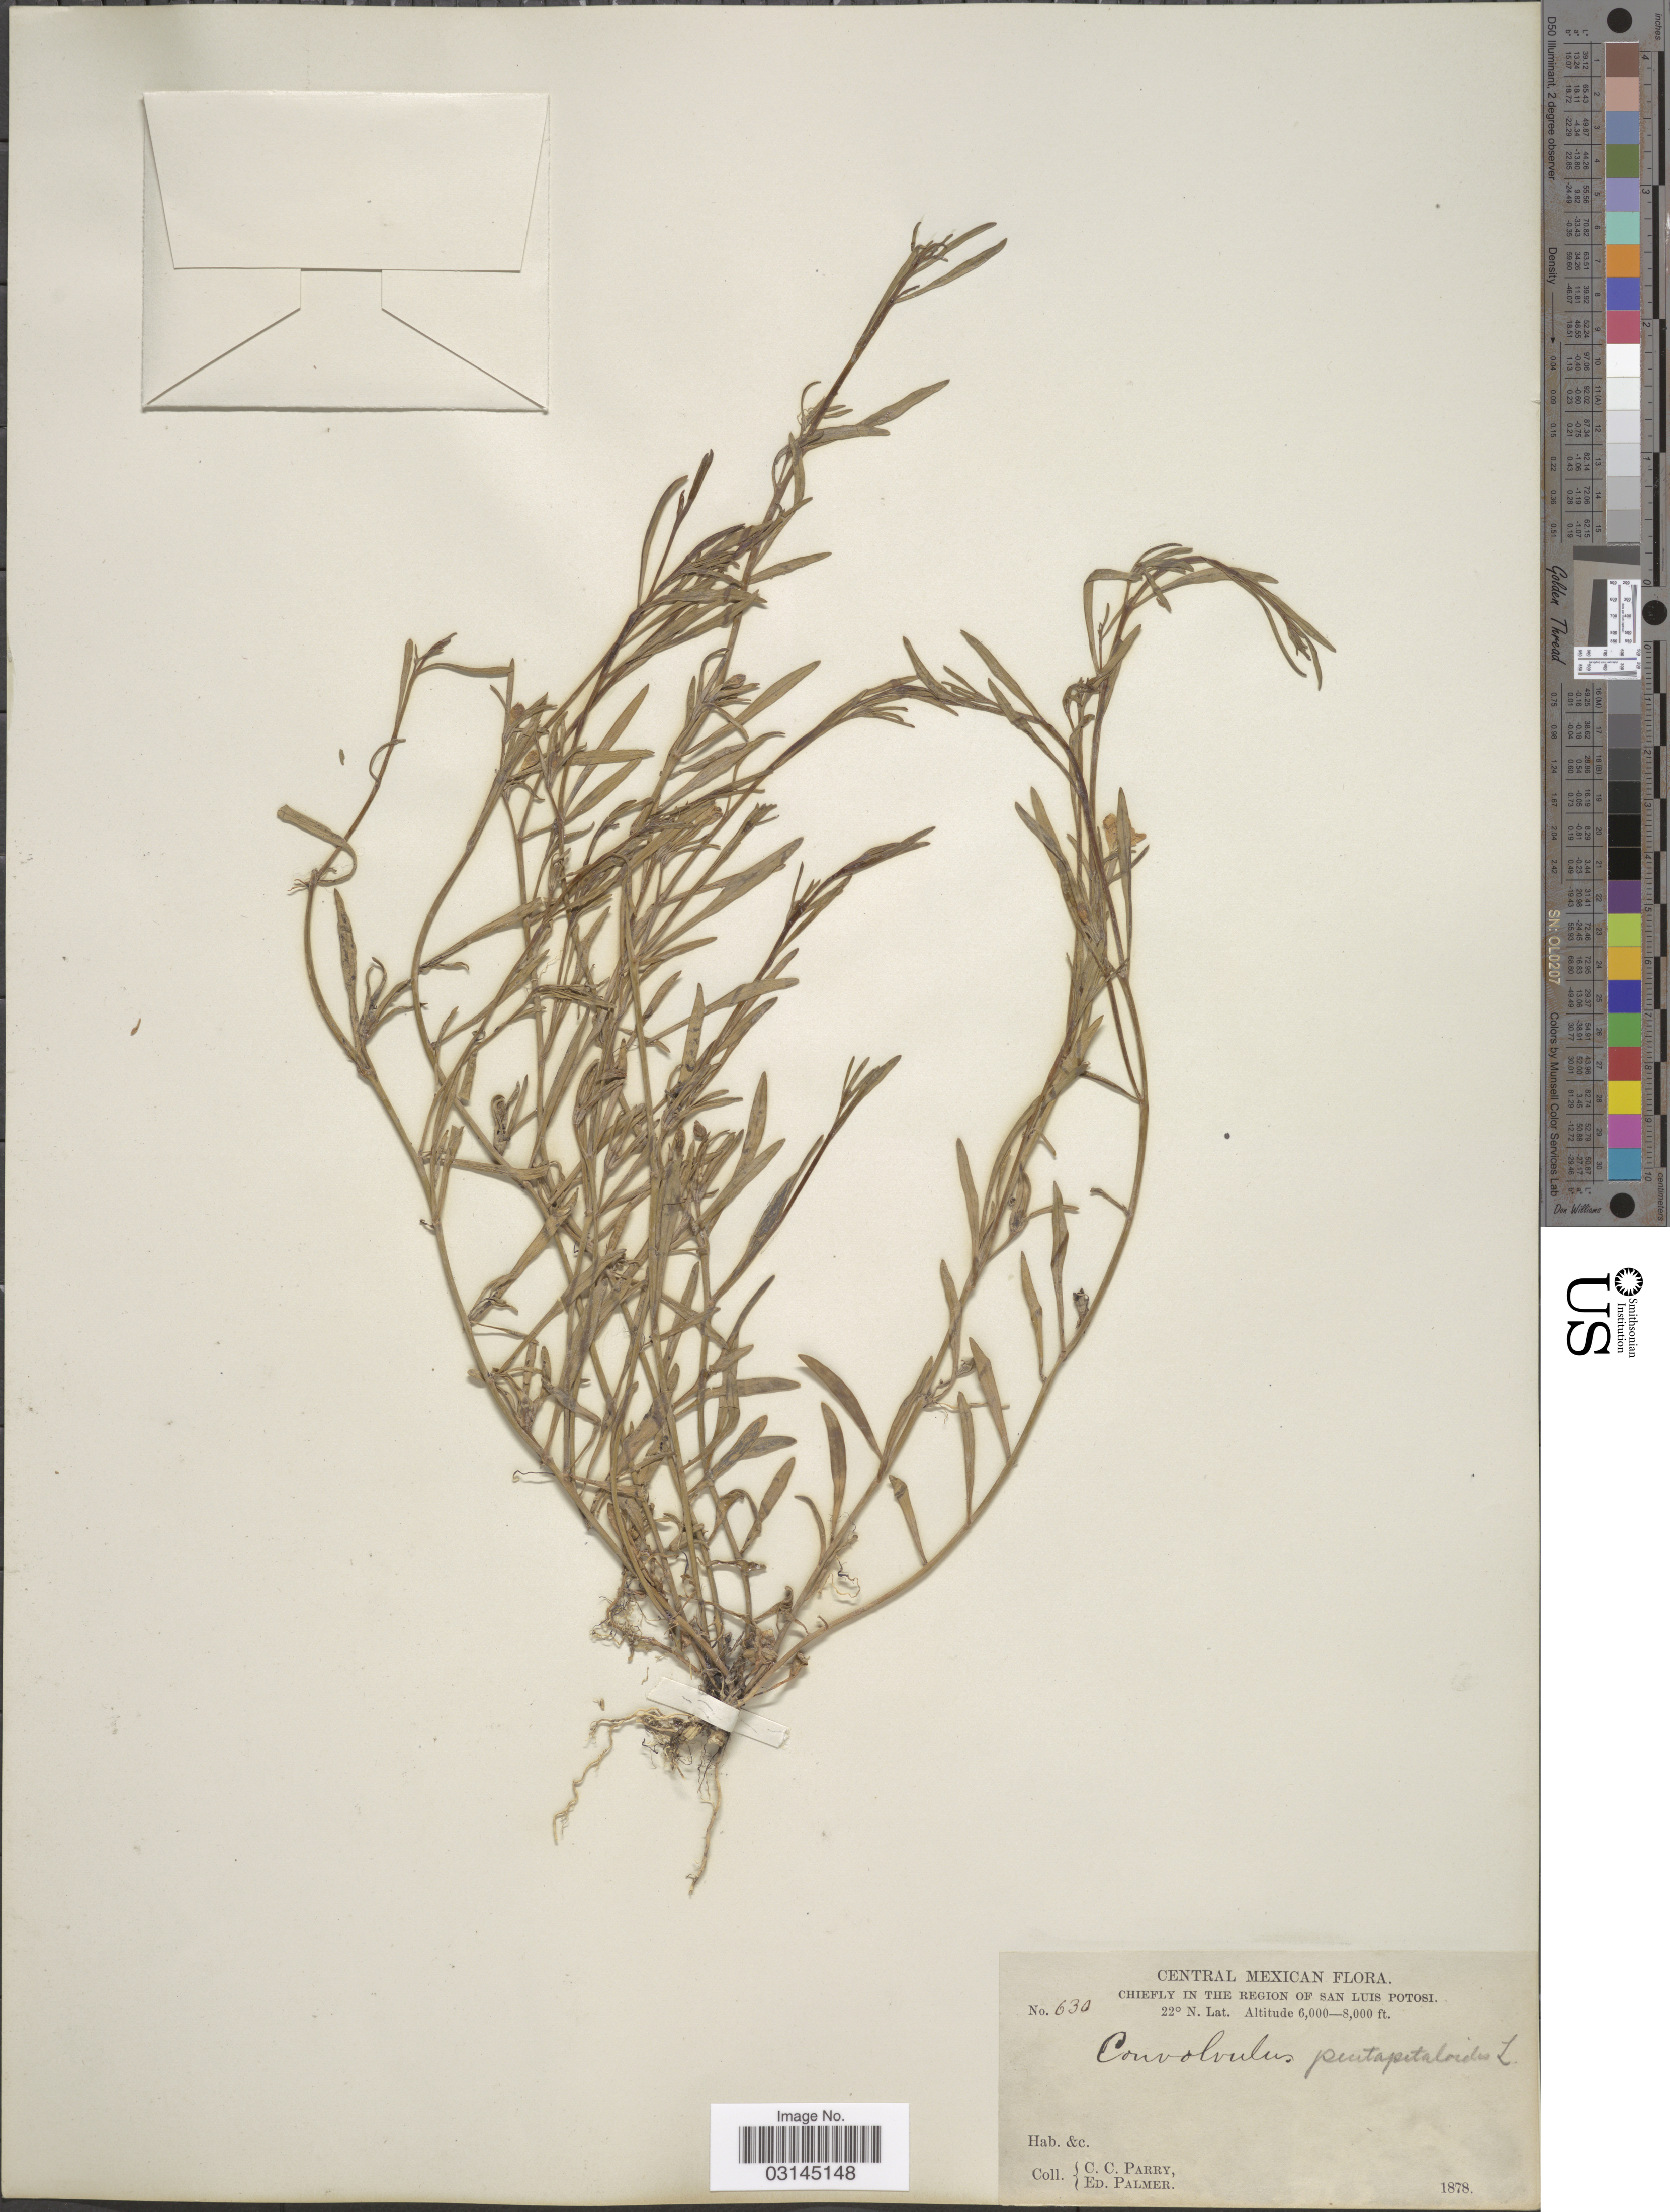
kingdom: Plantae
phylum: Tracheophyta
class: Magnoliopsida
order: Solanales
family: Convolvulaceae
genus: Convolvulus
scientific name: Convolvulus simulans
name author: L.M. Perry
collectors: C. C. Parry & E. Palmer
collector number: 630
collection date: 1878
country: Mexico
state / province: San Luis Potosí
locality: Central Mexican. Chiefly in the Region of San Luis Potosi.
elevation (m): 1829